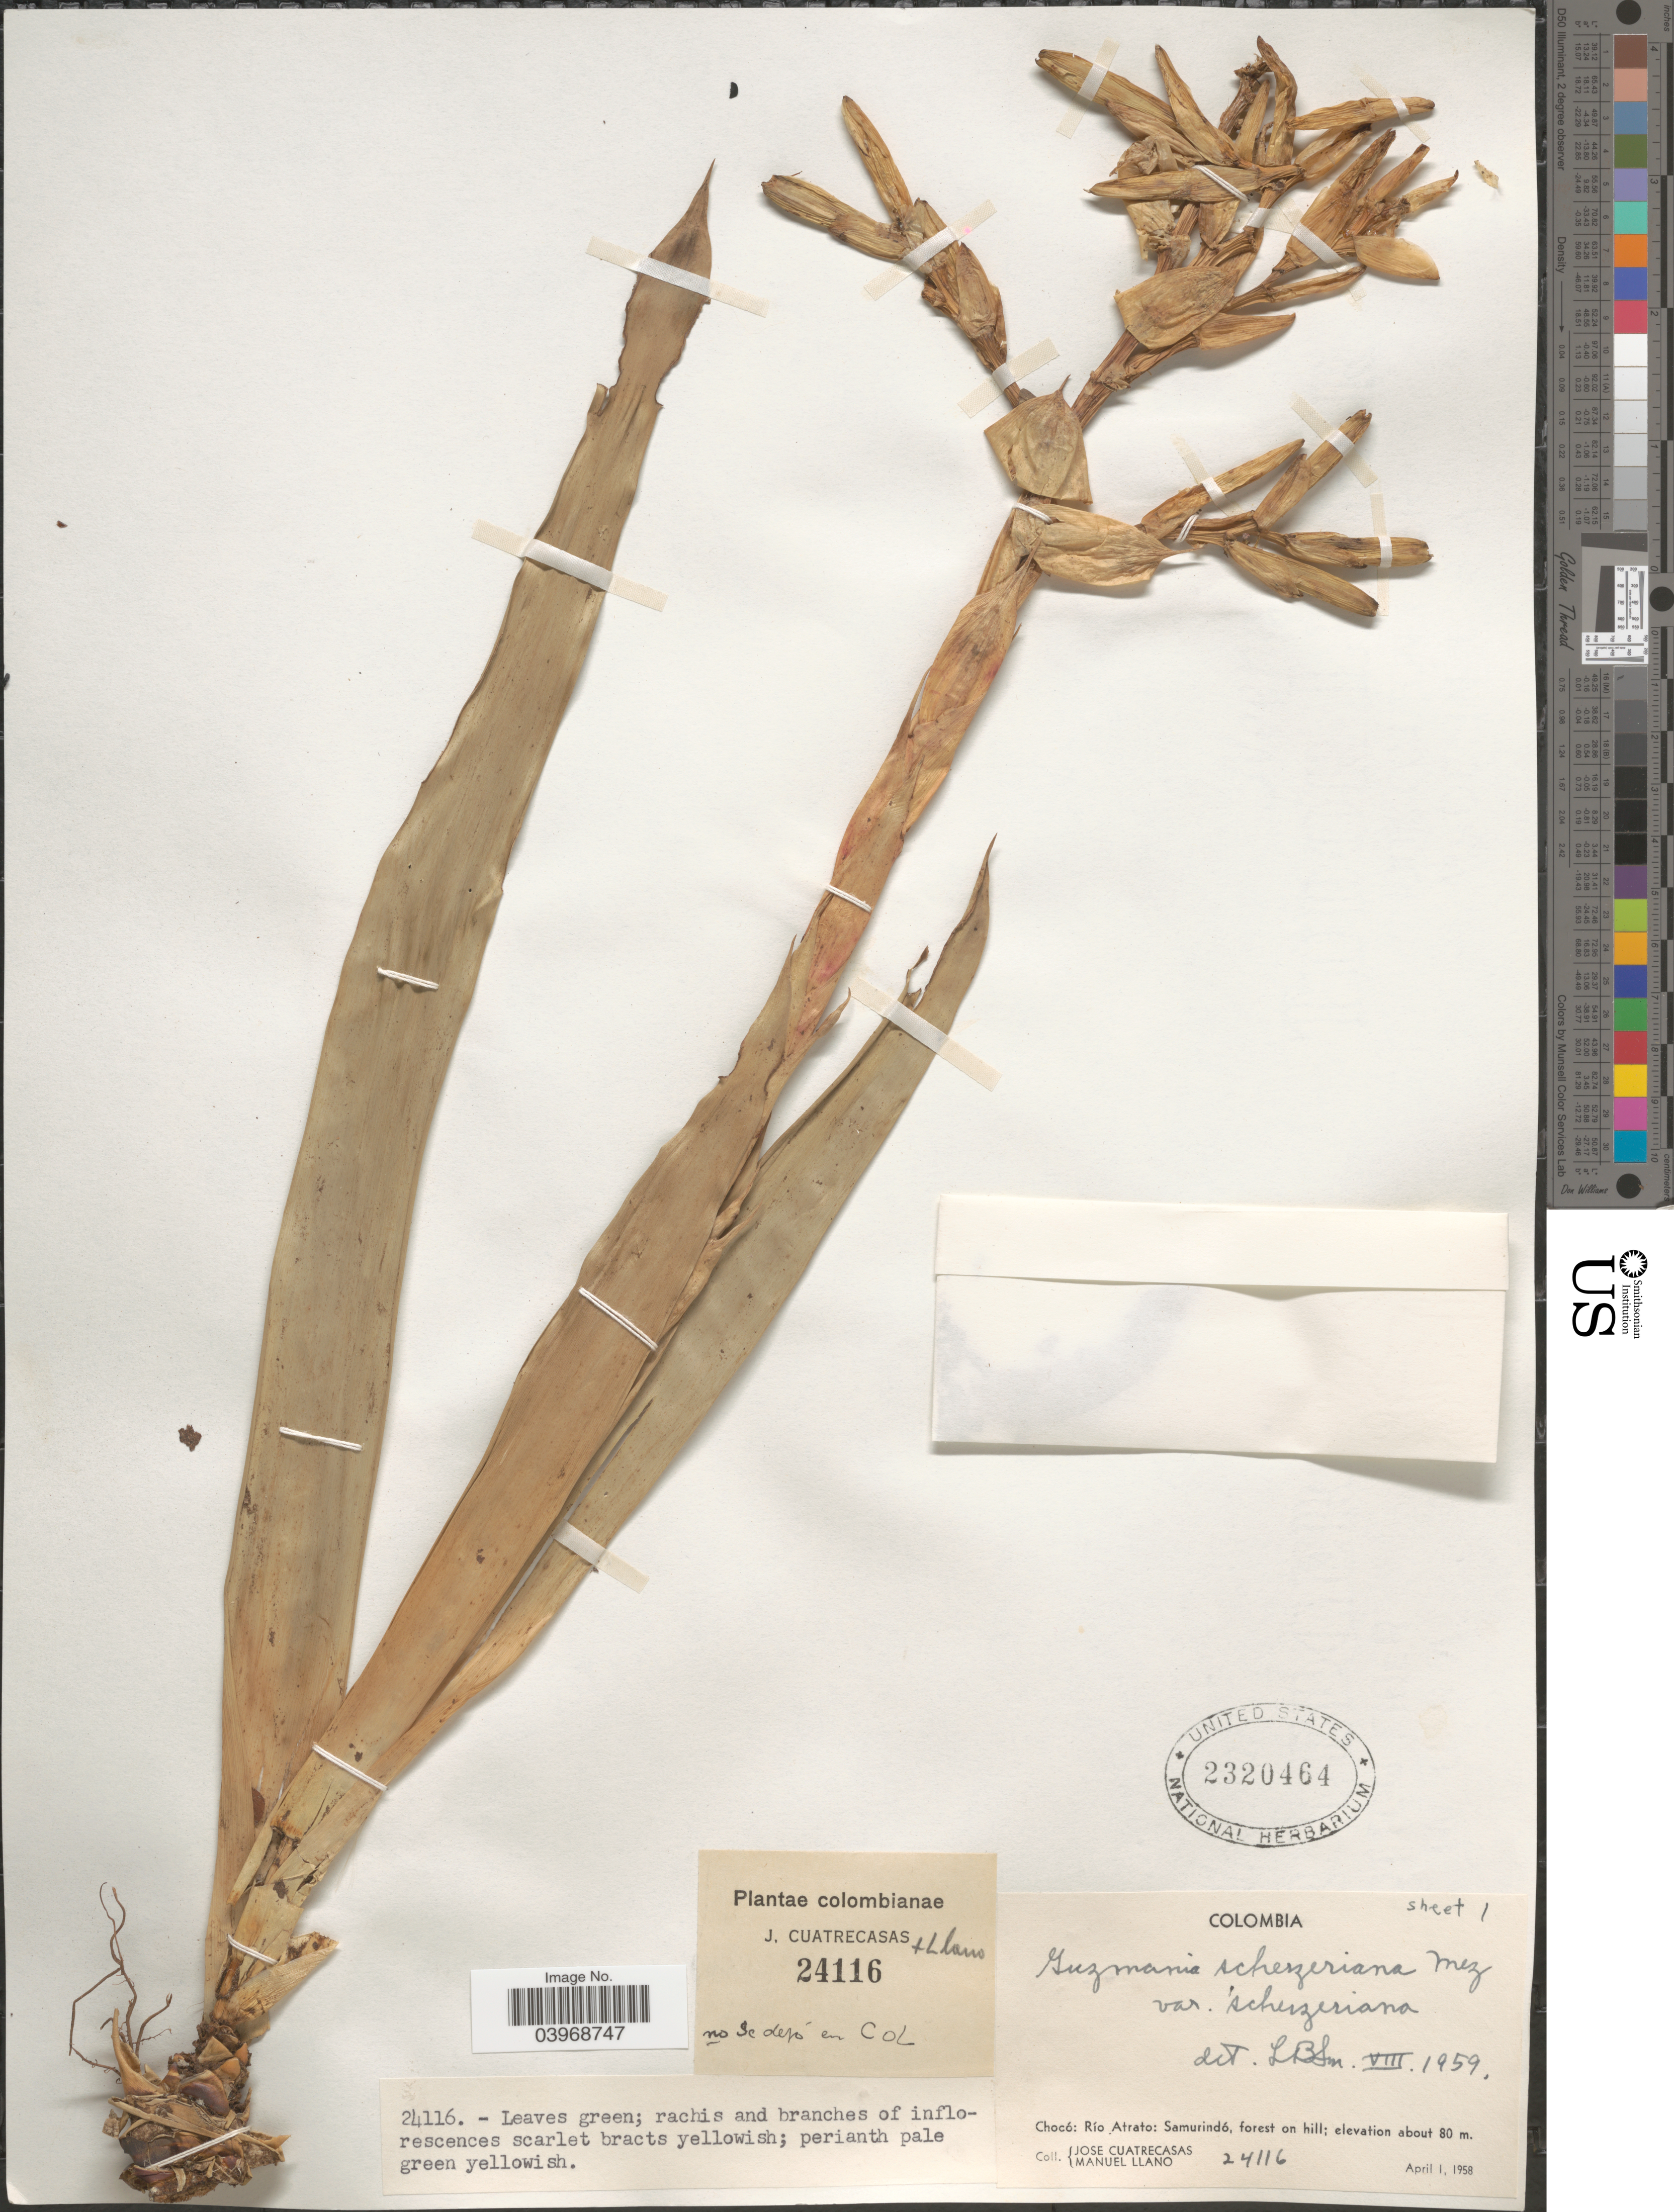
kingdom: Plantae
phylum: Tracheophyta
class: Liliopsida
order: Poales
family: Bromeliaceae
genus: Guzmania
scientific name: Guzmania scherzeriana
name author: Mez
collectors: J. Cuatrecasas & M. Llano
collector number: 24116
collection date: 1958-04-01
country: Colombia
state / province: Chocó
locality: Río Atrato: Samurindó, forest on hill.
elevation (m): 80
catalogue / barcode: US 2320464